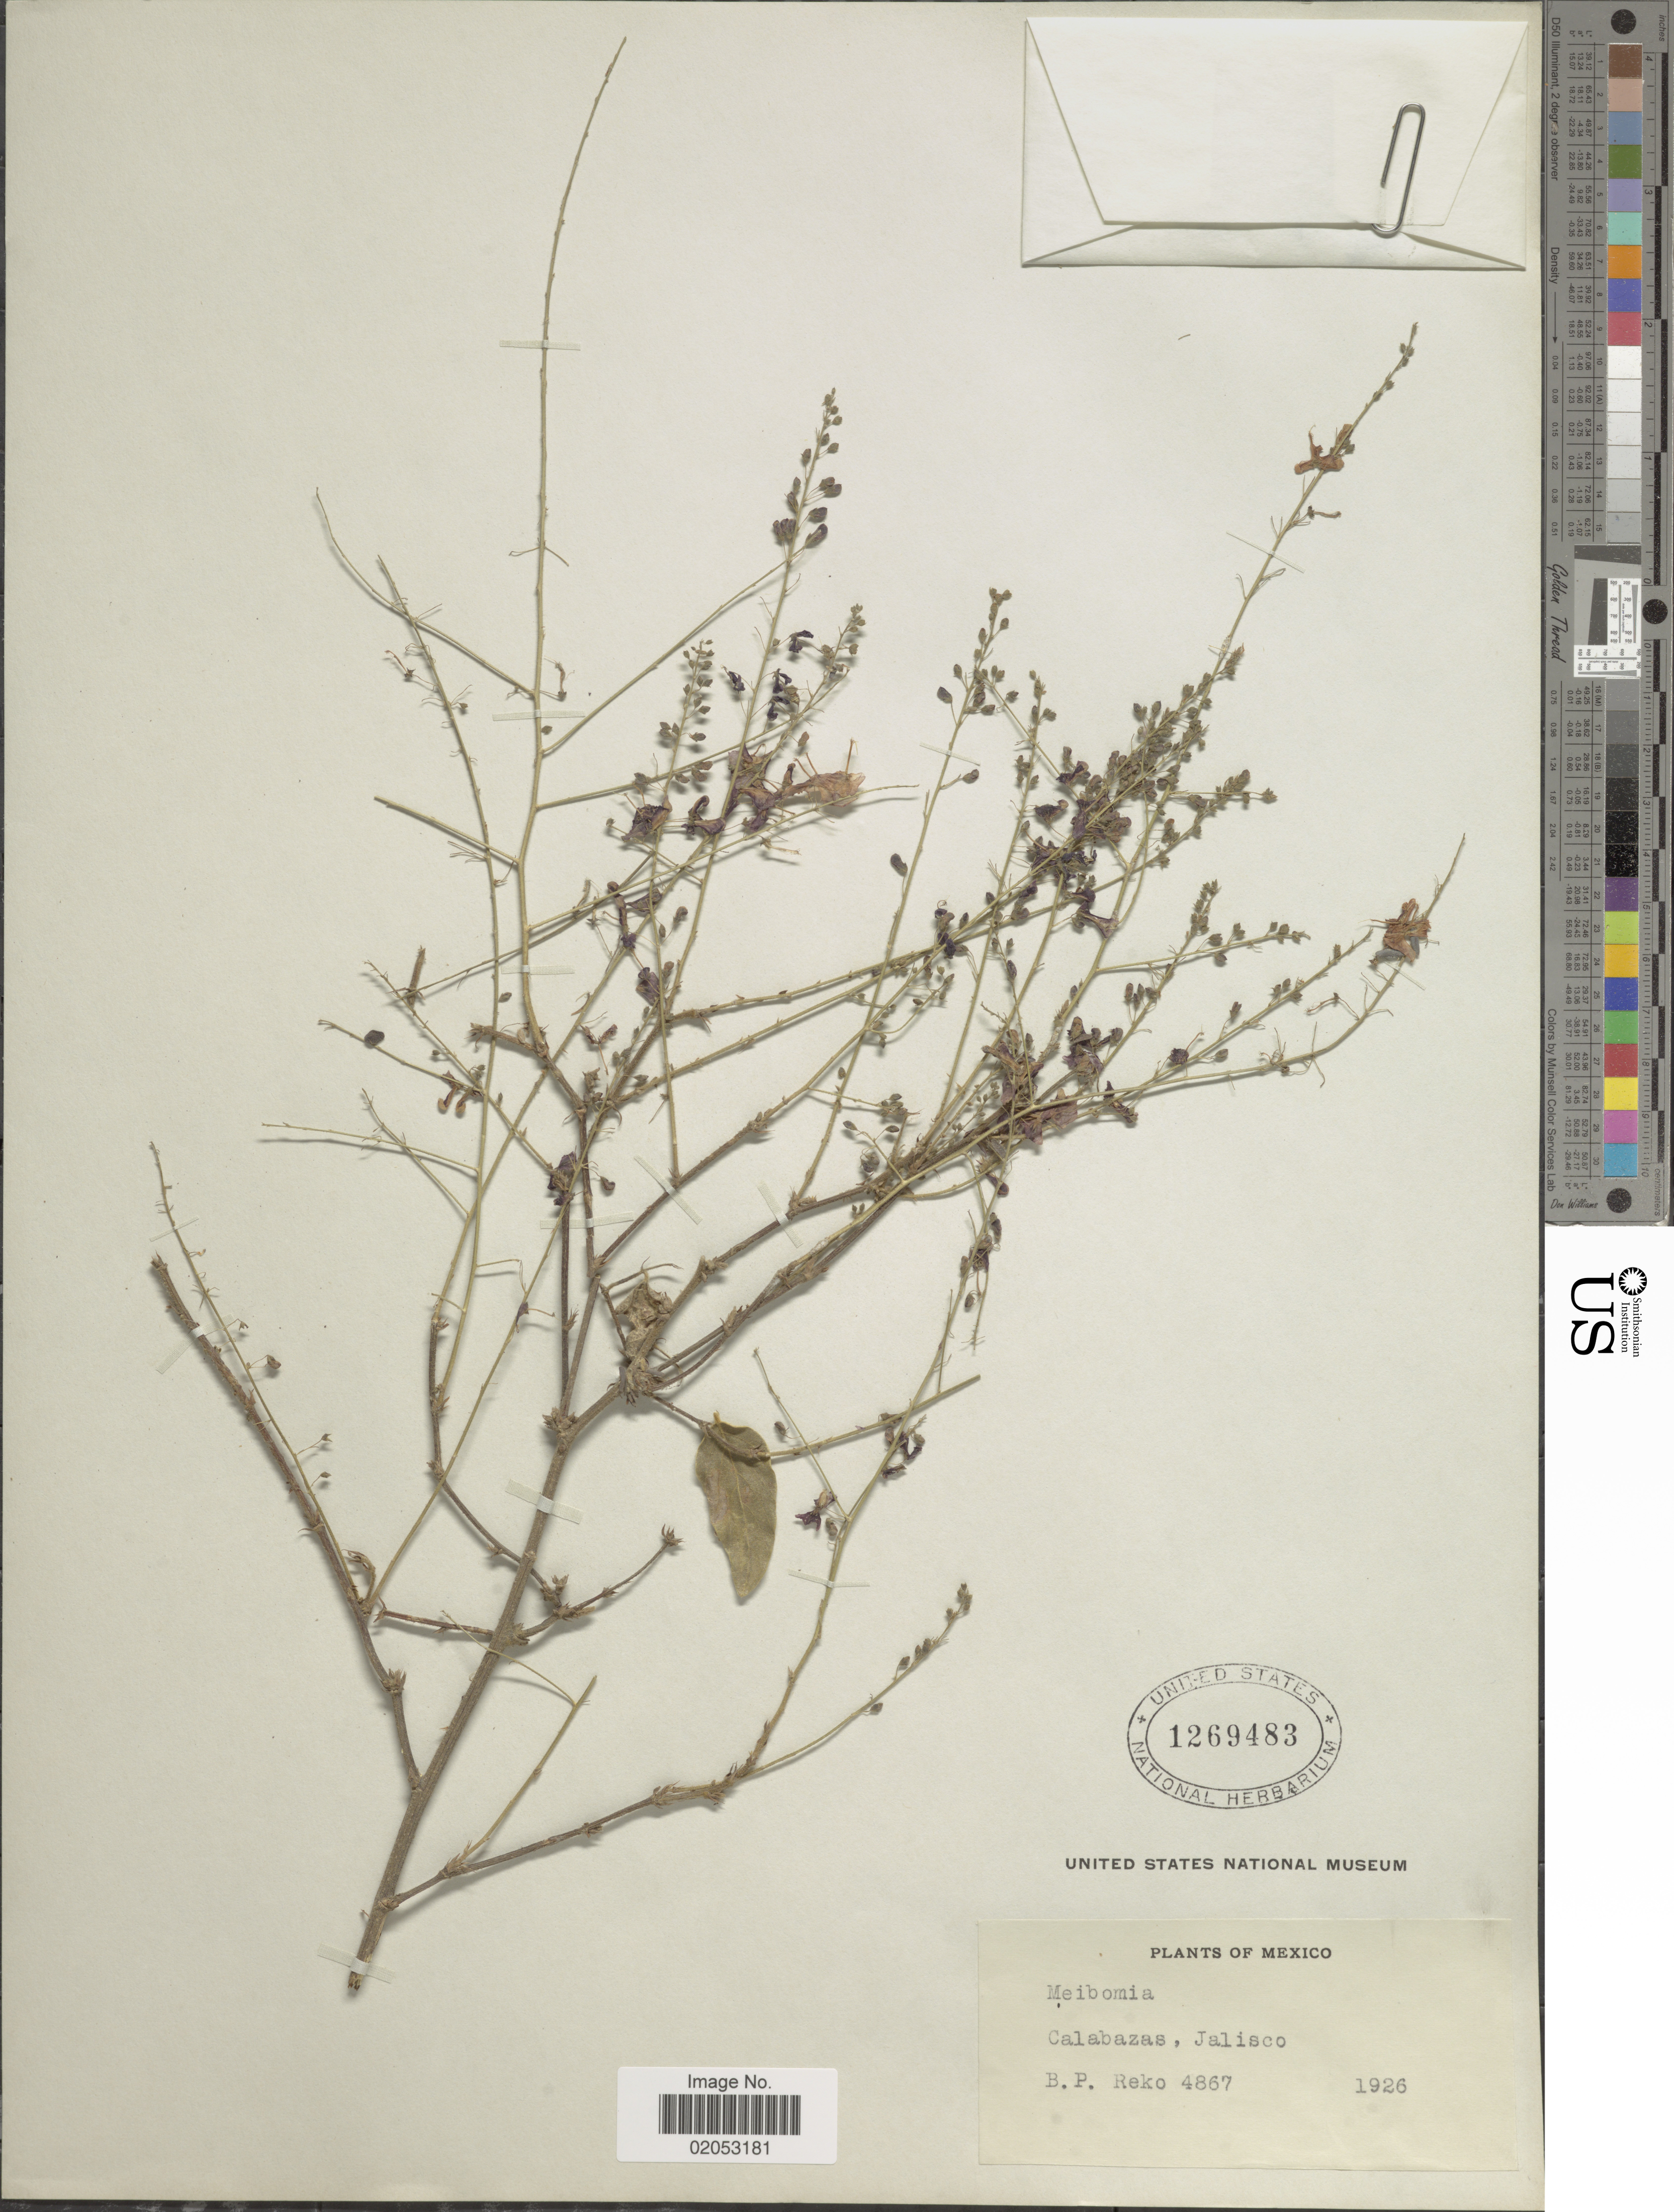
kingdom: Plantae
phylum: Tracheophyta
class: Magnoliopsida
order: Fabales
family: Fabaceae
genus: Desmodium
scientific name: Desmodium sp.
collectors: B. P. Reko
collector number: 4867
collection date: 1926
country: Mexico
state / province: Jalisco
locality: Calabazas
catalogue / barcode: US 1269483